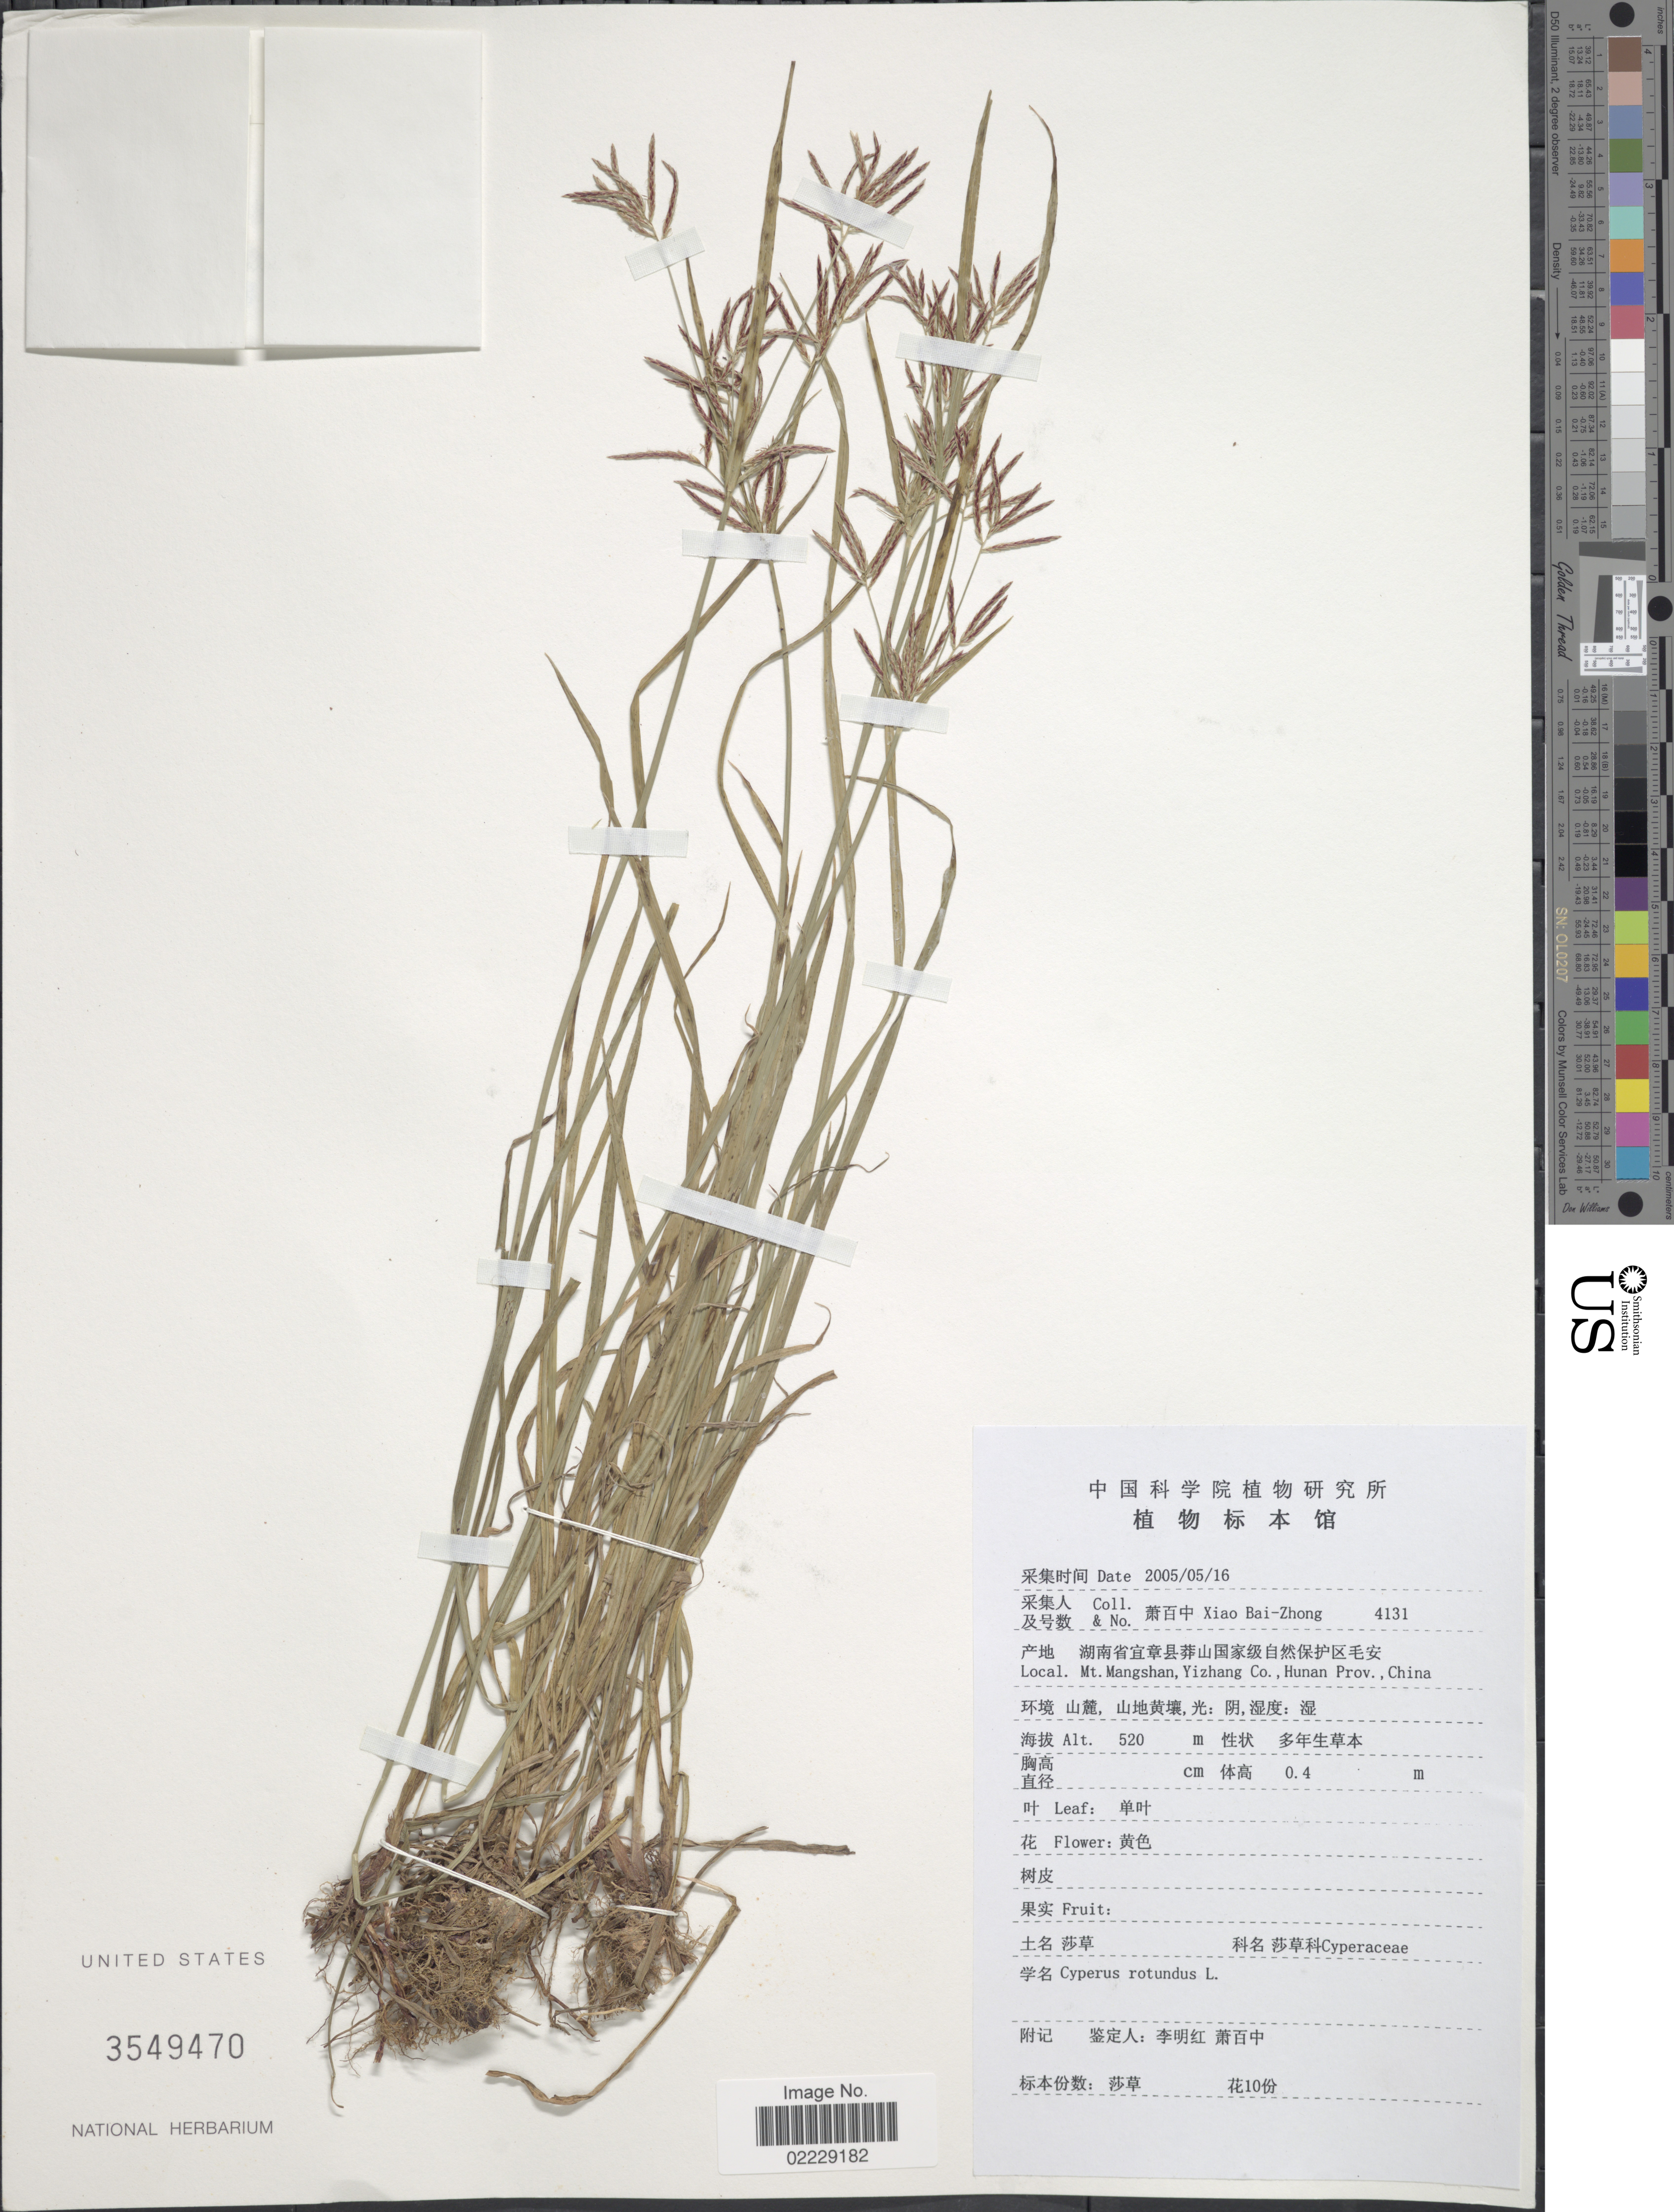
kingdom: Plantae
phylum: Tracheophyta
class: Liliopsida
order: Poales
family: Cyperaceae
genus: Cyperus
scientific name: Cyperus rotundus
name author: L.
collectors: B. Z. Xiao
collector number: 4131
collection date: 2005-05-16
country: China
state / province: Hunan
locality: Mt. Mangshan, Yizhang Co.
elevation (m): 520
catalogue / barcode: US 3549470